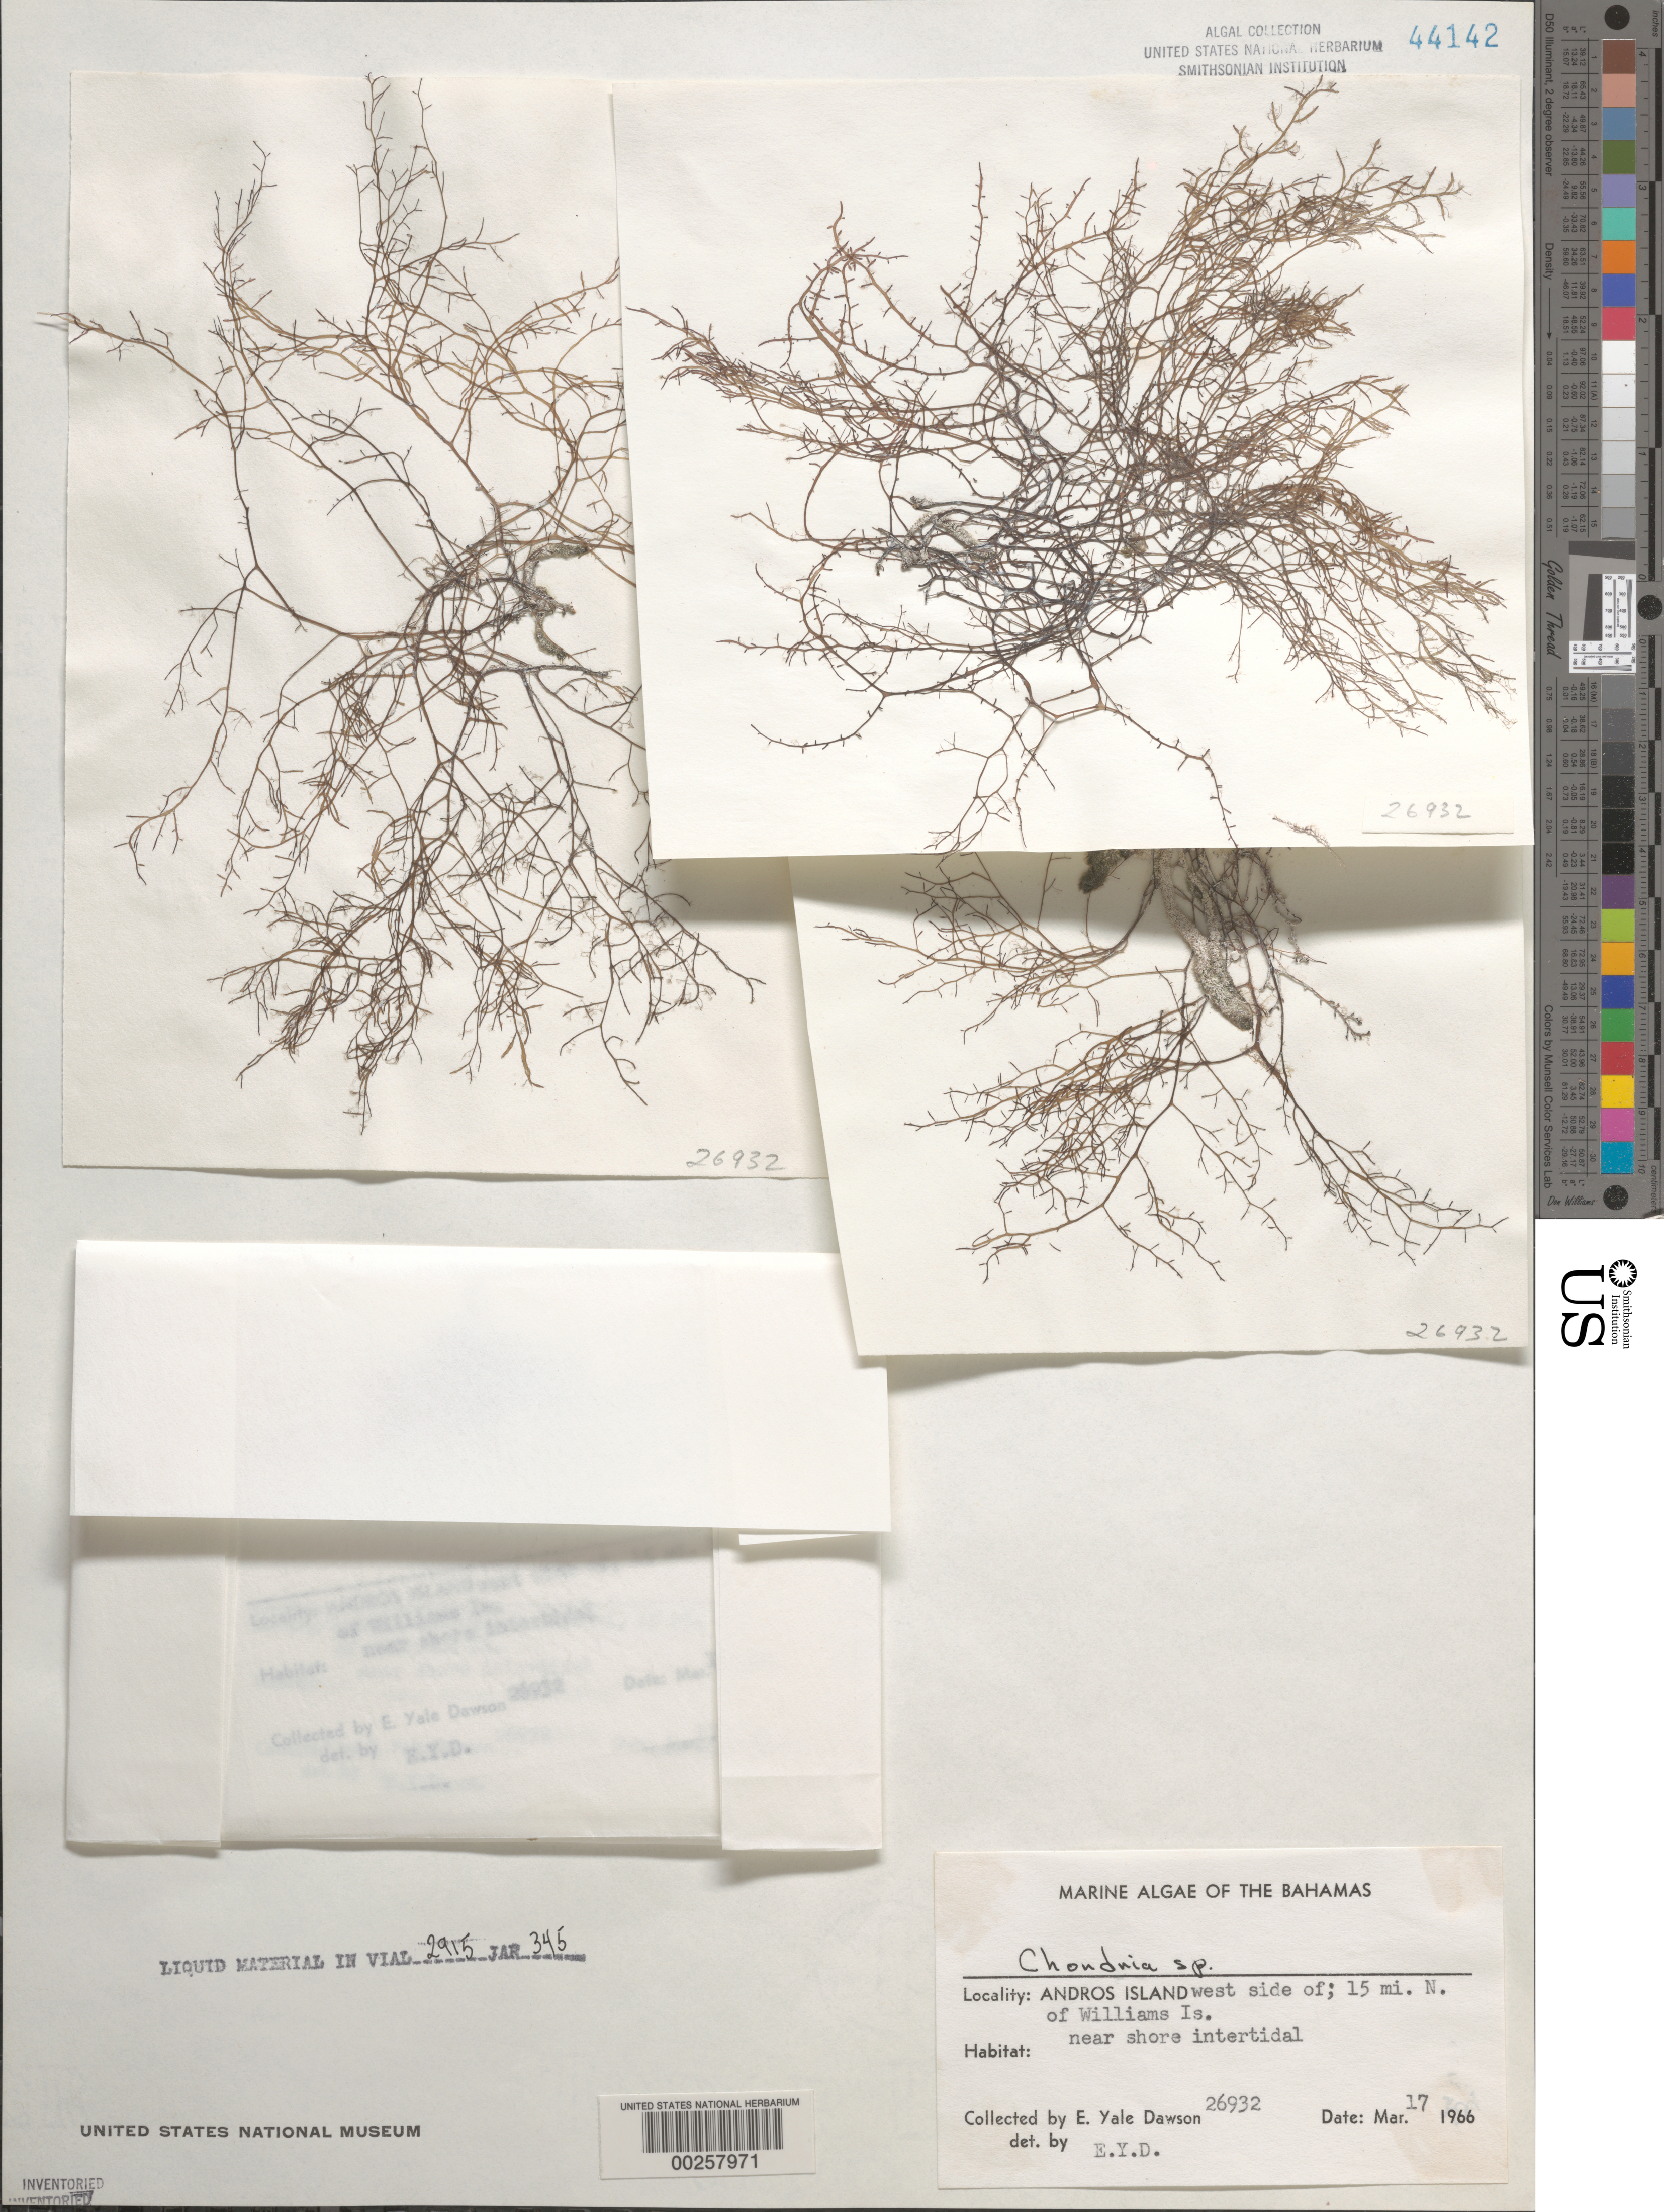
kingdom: Plantae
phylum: Rhodophyta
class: Florideophyceae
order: Ceramiales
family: Rhodomelaceae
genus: Chondria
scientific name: Chondria sp.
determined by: Dawson, E. Y.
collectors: E. Y. Dawson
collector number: EYD 26932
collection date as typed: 17 Mar 1966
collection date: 1966-03-17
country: Bahamas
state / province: Andros Island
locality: Fifteen miles north of williams island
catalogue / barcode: US 44142